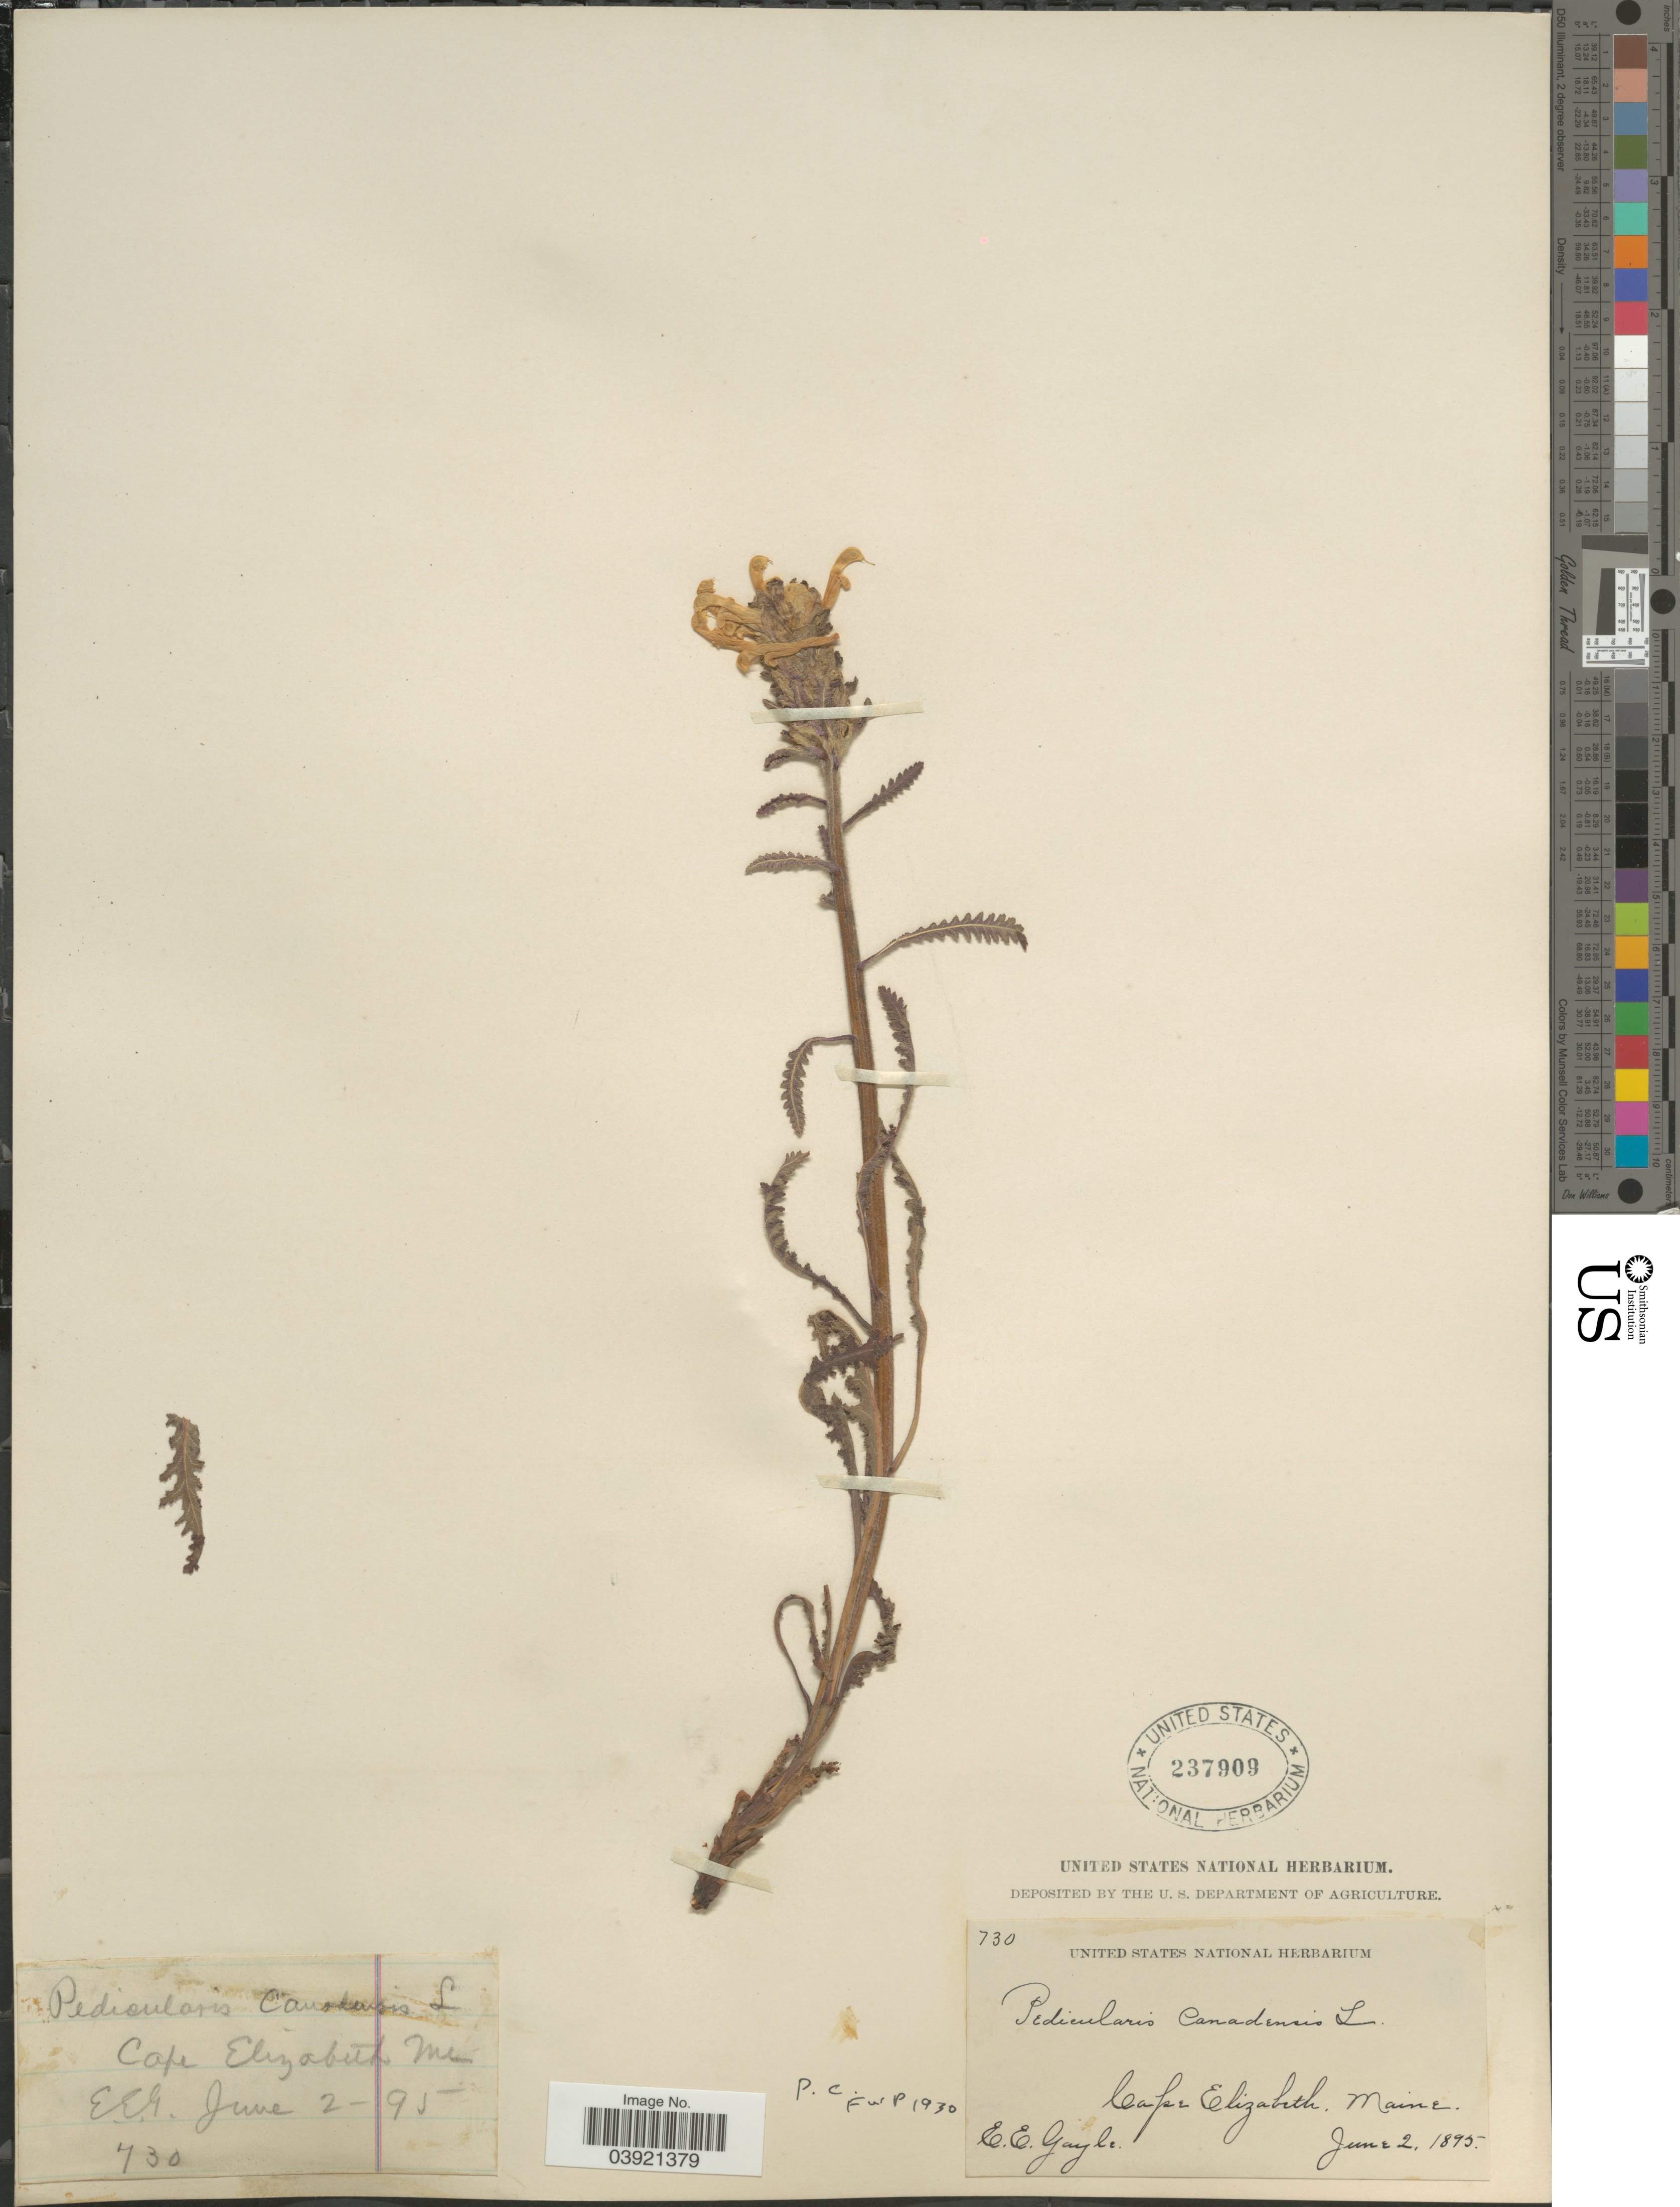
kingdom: Plantae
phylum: Tracheophyta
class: Magnoliopsida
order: Lamiales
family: Orobanchaceae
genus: Pedicularis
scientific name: Pedicularis canadensis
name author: L.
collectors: E. Gayle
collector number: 730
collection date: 1895-06-02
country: United States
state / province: Maine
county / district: Cumberland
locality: Cape Elizabeth.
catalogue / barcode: US 237909